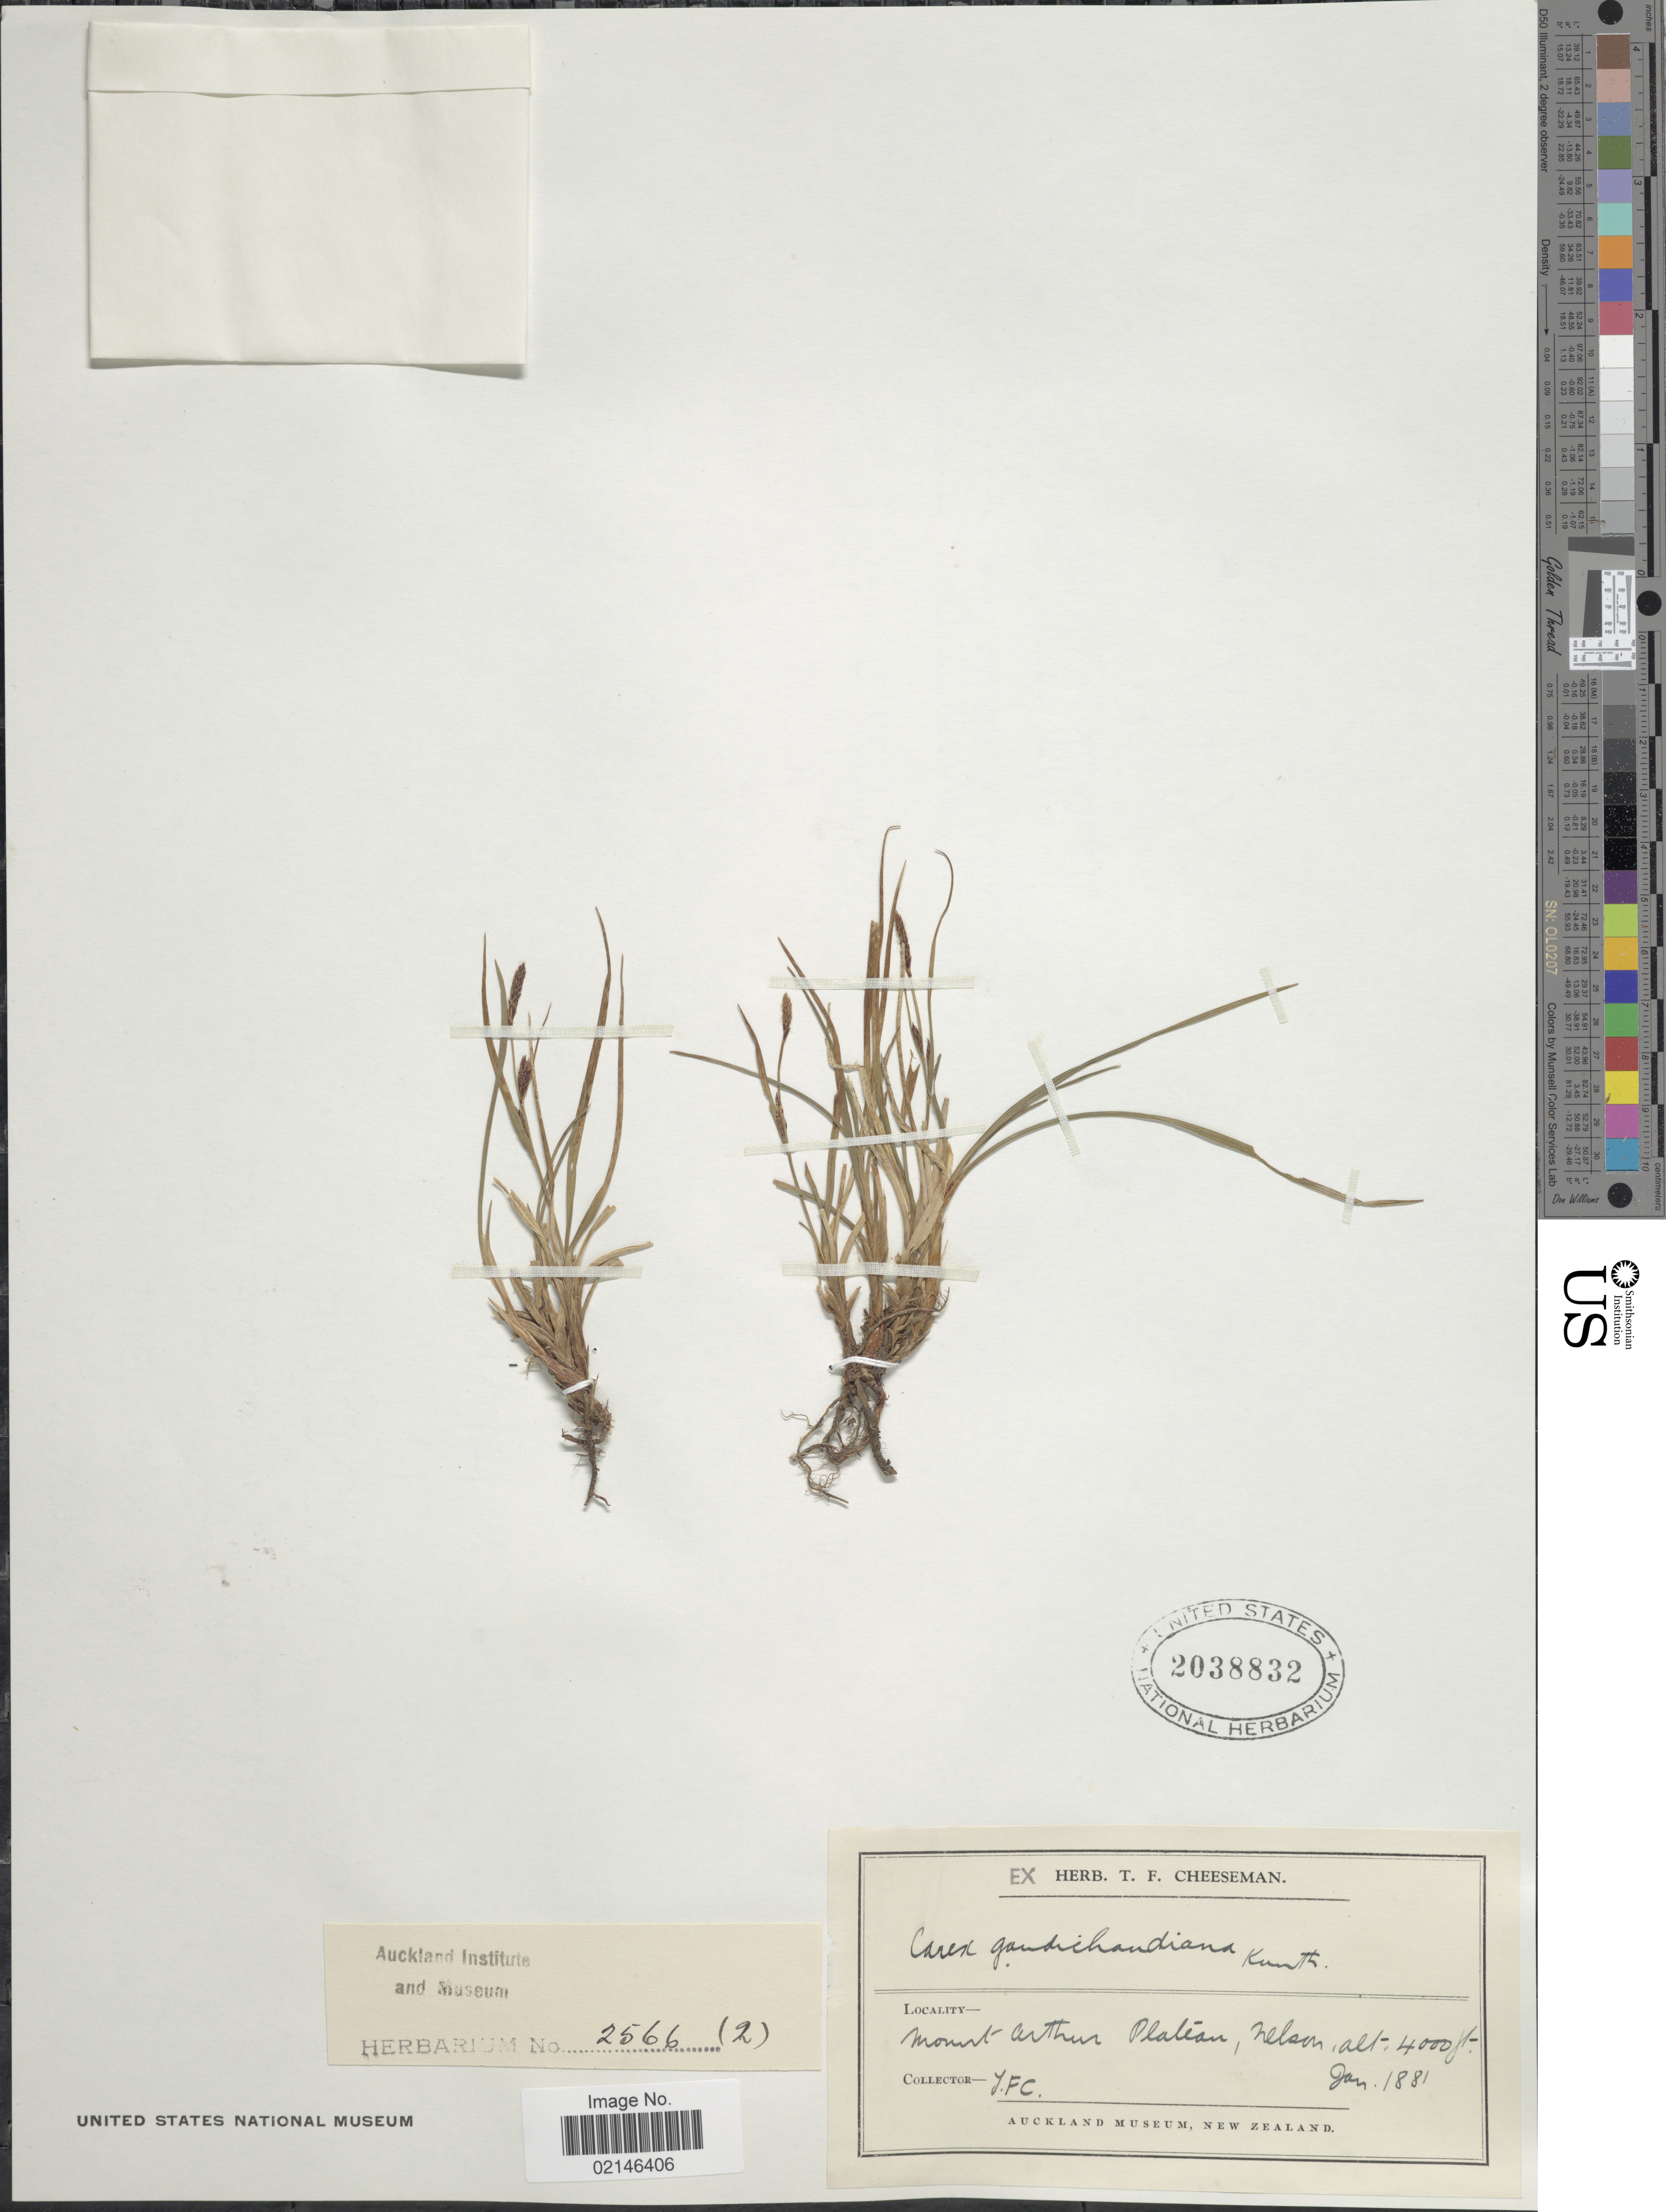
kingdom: Plantae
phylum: Tracheophyta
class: Liliopsida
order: Poales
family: Cyperaceae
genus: Carex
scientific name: Carex gaudichaudiana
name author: Kunth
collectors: T. F. Cheeseman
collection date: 1881-01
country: New Zealand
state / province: Nelson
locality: Mount Arthur Plateau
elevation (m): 1219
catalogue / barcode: US 2038832